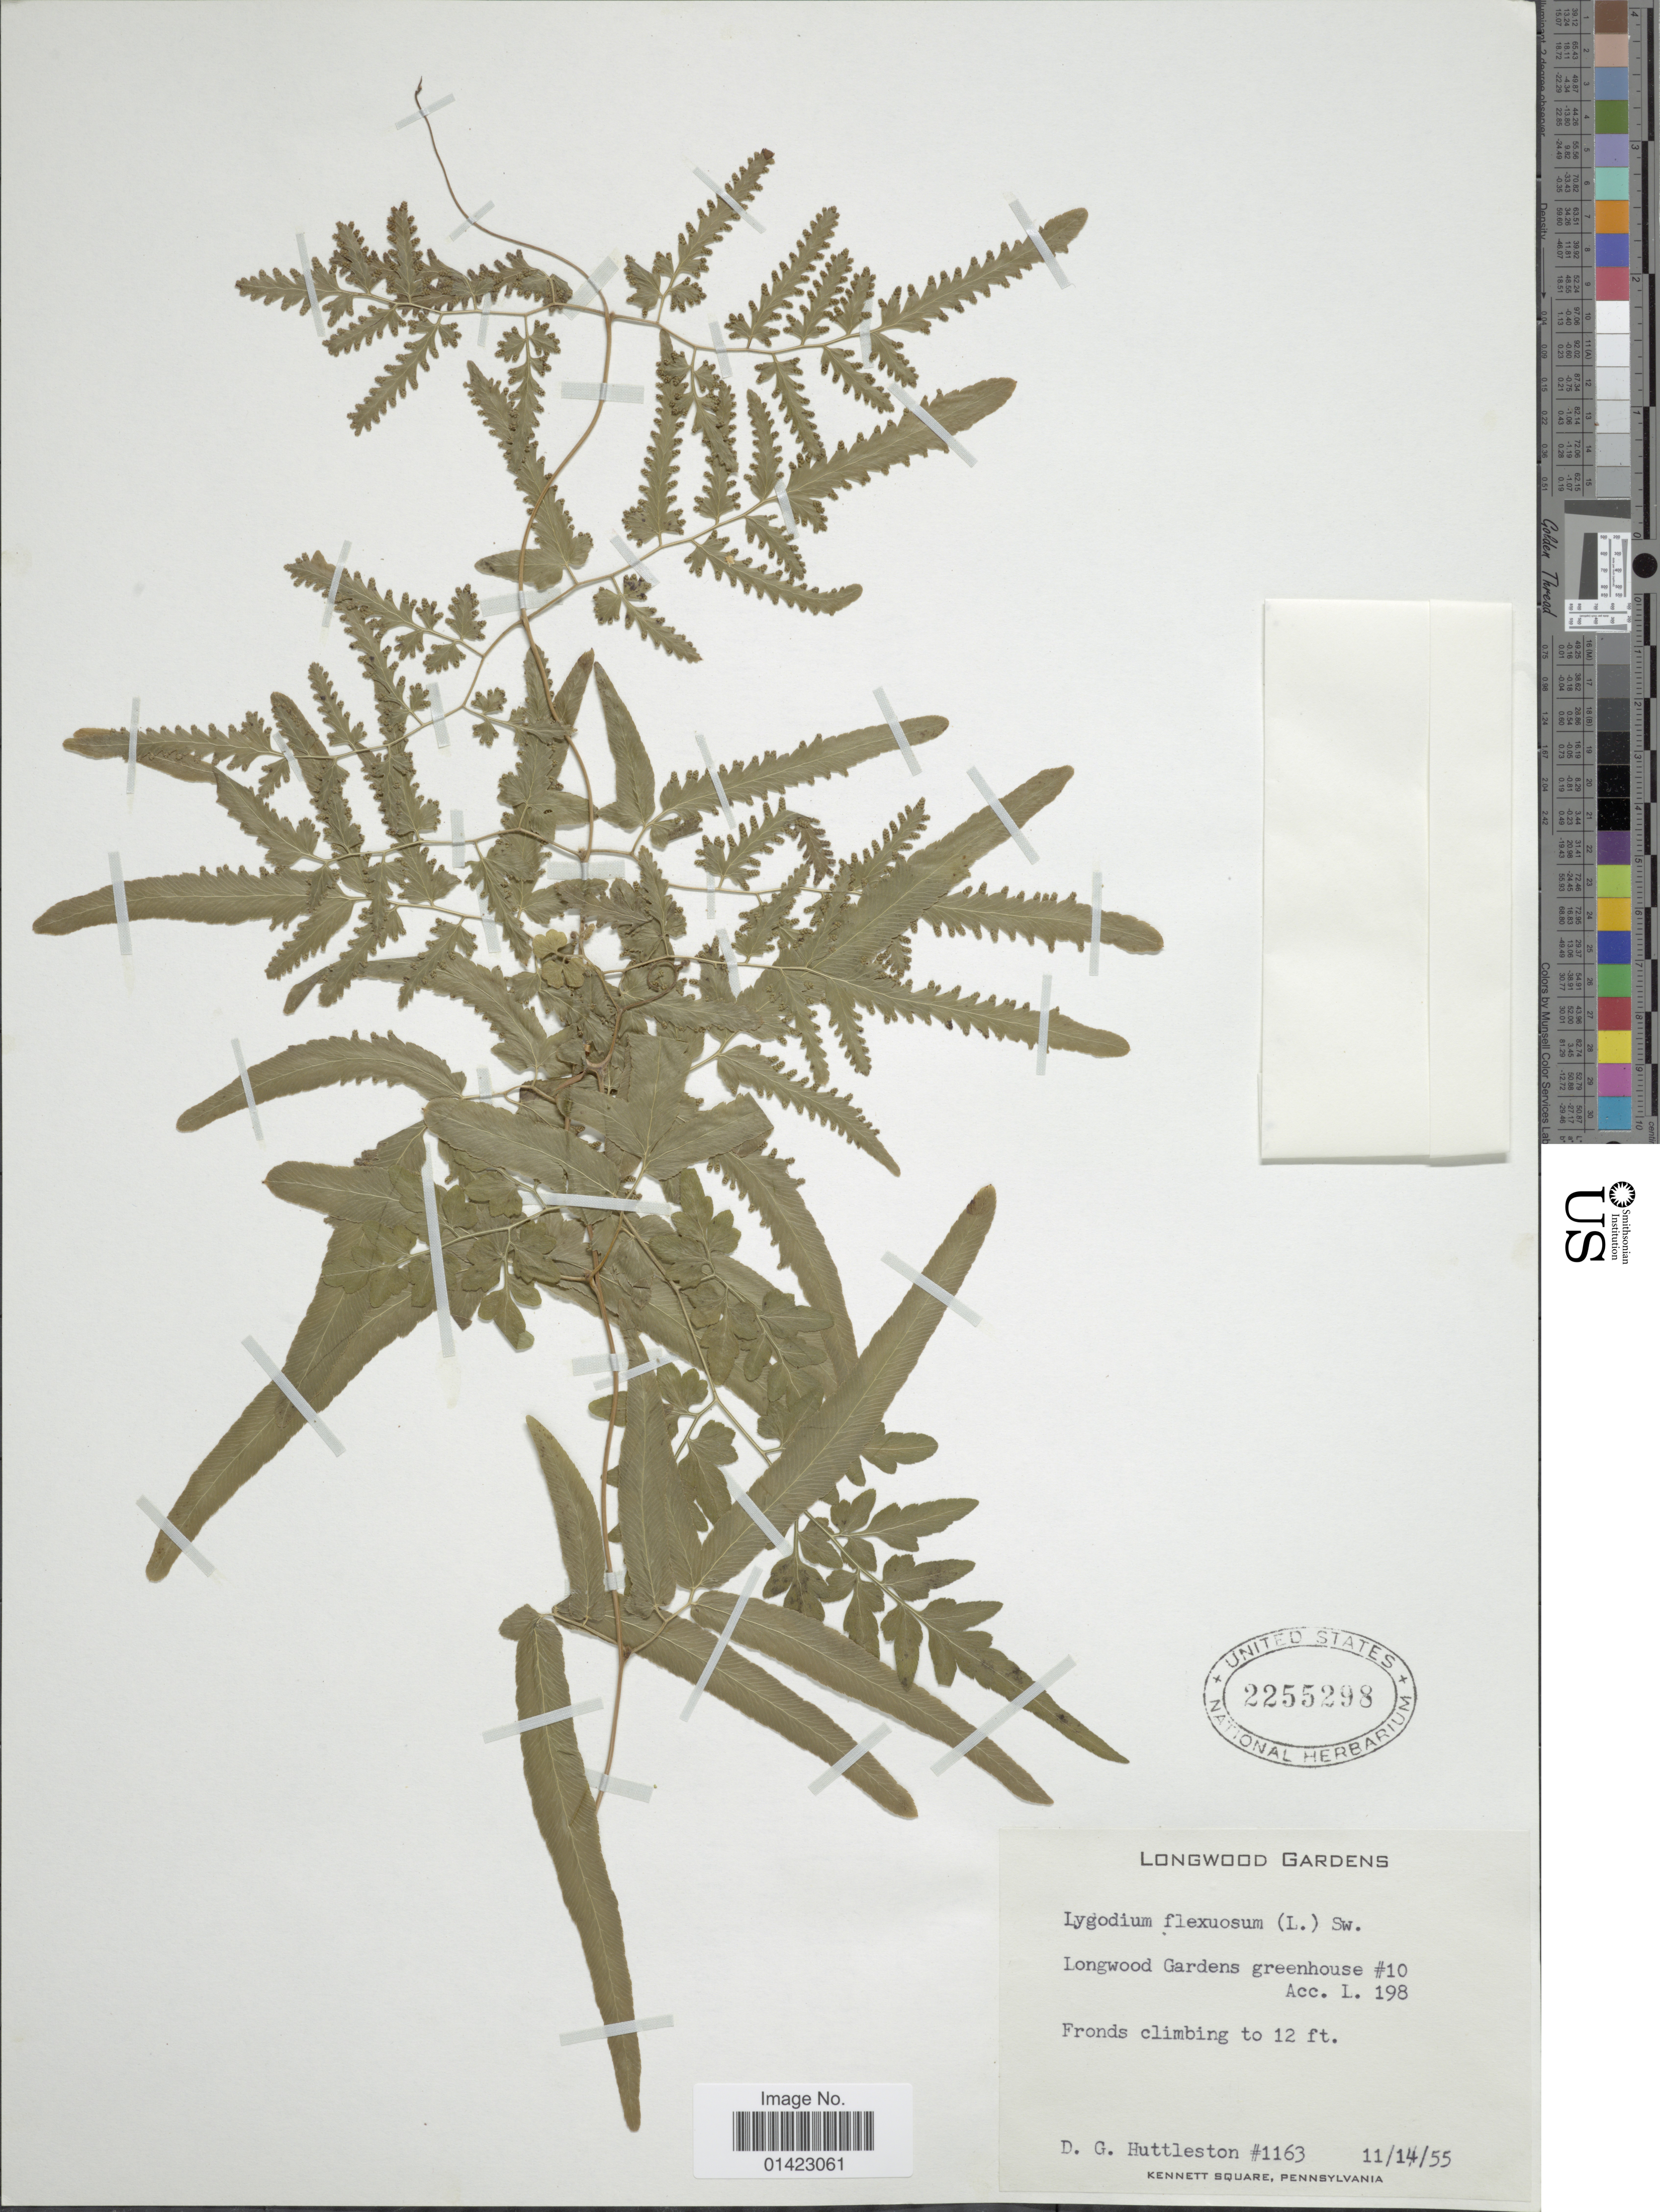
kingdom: Plantae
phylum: Tracheophyta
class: Polypodiopsida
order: Schizaeales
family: Lygodiaceae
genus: Lygodium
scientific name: Lygodium flexuosum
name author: Sw.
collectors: D. G. Huttleston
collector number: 1163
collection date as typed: Transcribed d/m/y: 14/11/55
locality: Longwood Gardens greenhouse #10 Acc.L. 198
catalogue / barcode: US 2255298